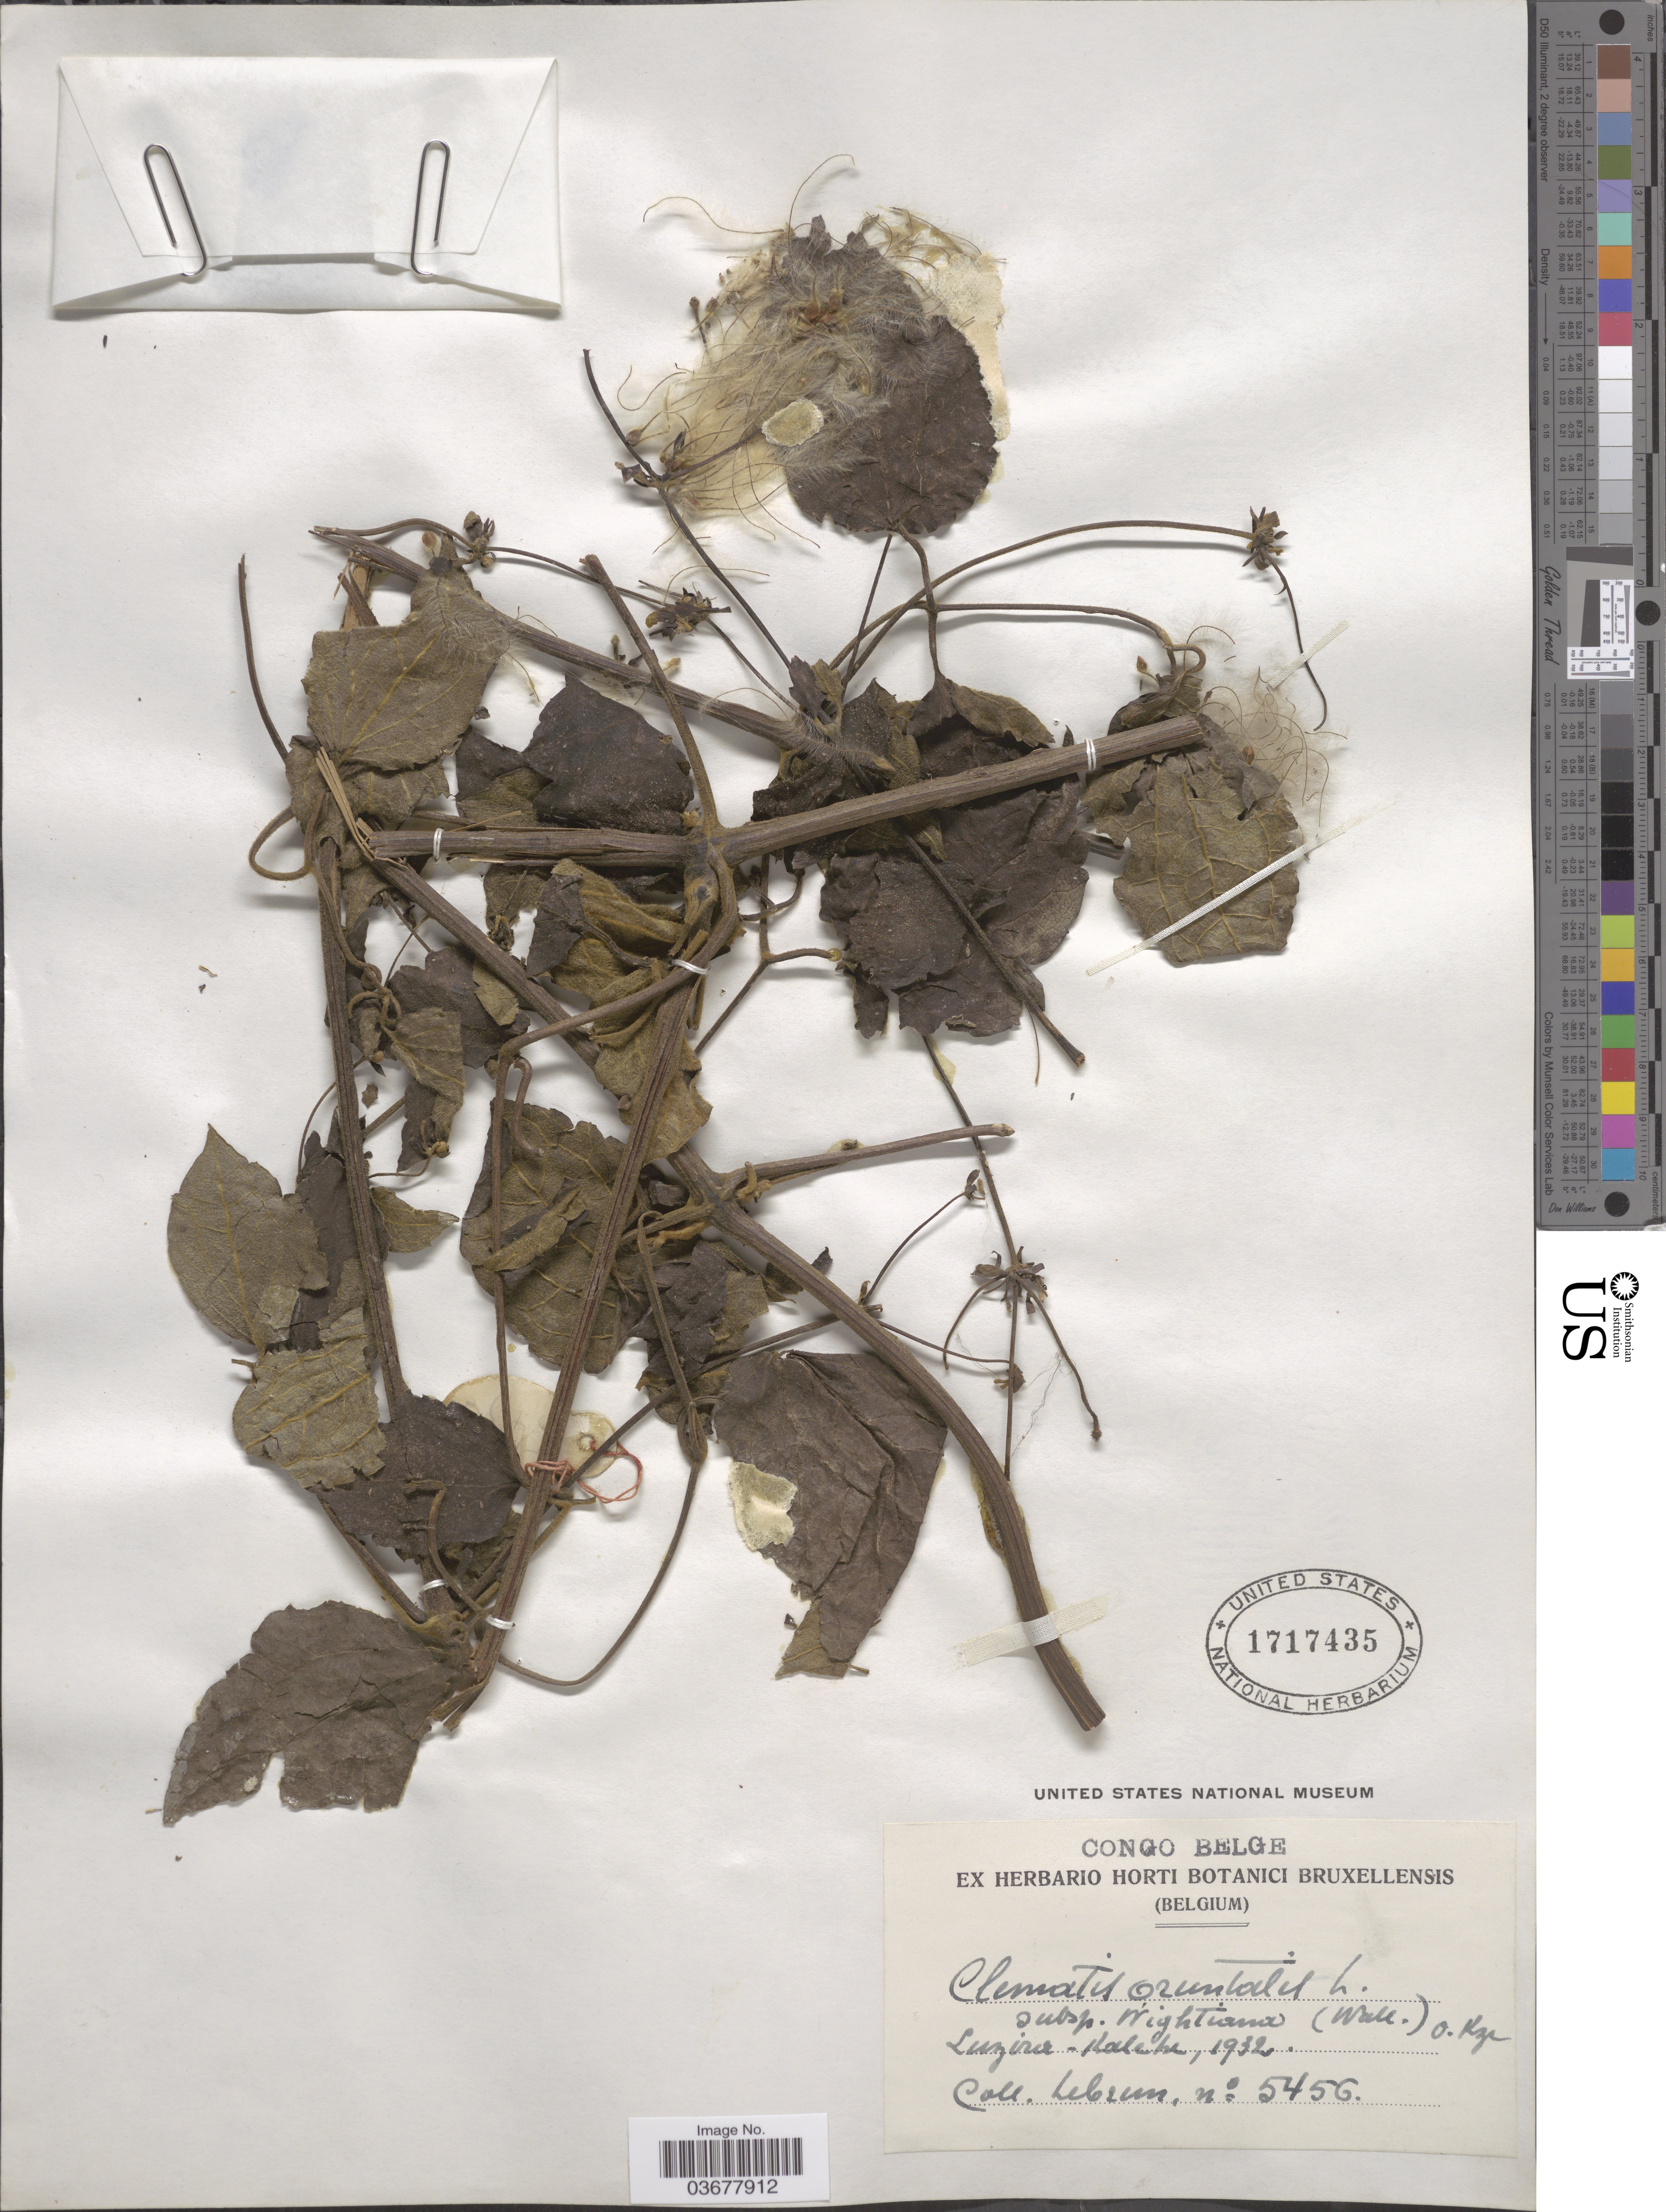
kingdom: Plantae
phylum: Tracheophyta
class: Magnoliopsida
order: Ranunculales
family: Ranunculaceae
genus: Clematis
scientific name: Clematis orientalis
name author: L.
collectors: J.A. Lebrun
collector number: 5456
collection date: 1932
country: Congo, Democratic Republic of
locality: Congo Belge. Luziror-Kalehe.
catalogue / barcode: US 1717435